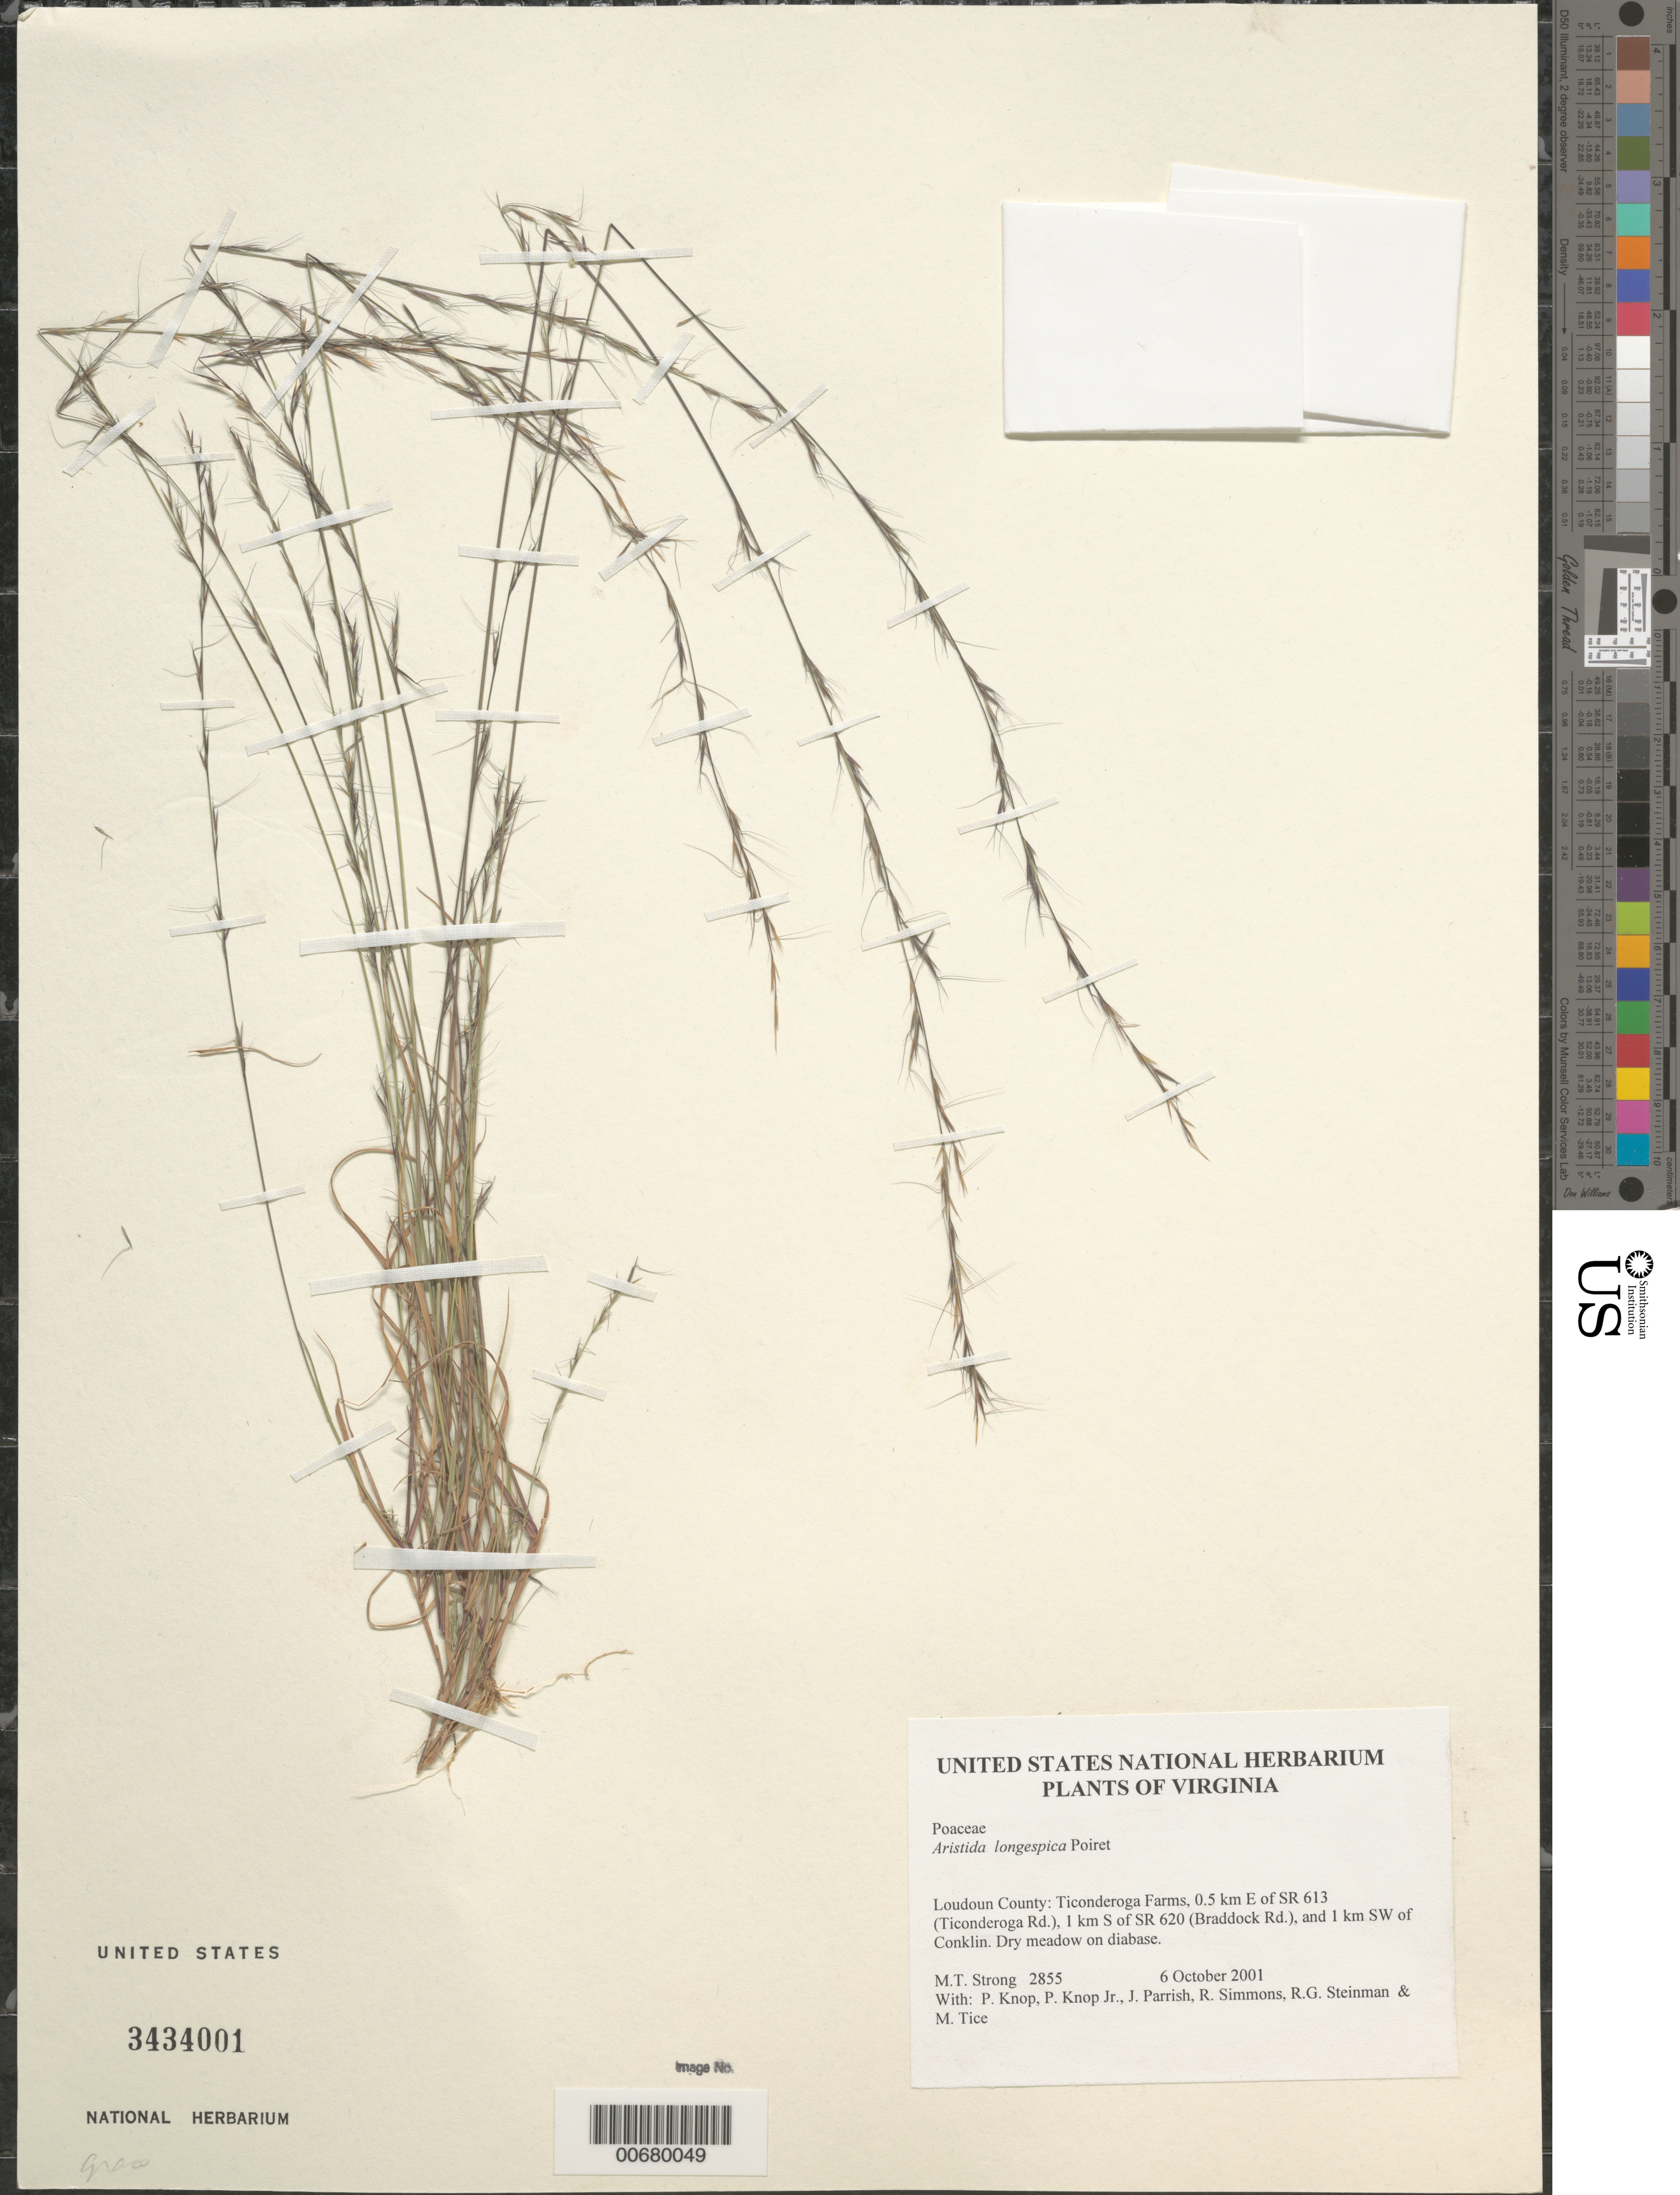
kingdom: Plantae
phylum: Tracheophyta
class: Liliopsida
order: Poales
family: Poaceae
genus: Aristida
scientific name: Aristida longespica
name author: Poir.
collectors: M. T. Strong, P. Knop, P. Knop, J. Parrish & et al.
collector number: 2855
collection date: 2001-10-06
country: United States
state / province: Virginia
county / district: Loudoun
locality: Ticonderoga Farm, 0.5 km E of SR 613 (Ticonderoga Rd.), 1 km S of SR 620 (Braddock Rd.), and 1 km SW of Conklin.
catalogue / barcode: US 3434001